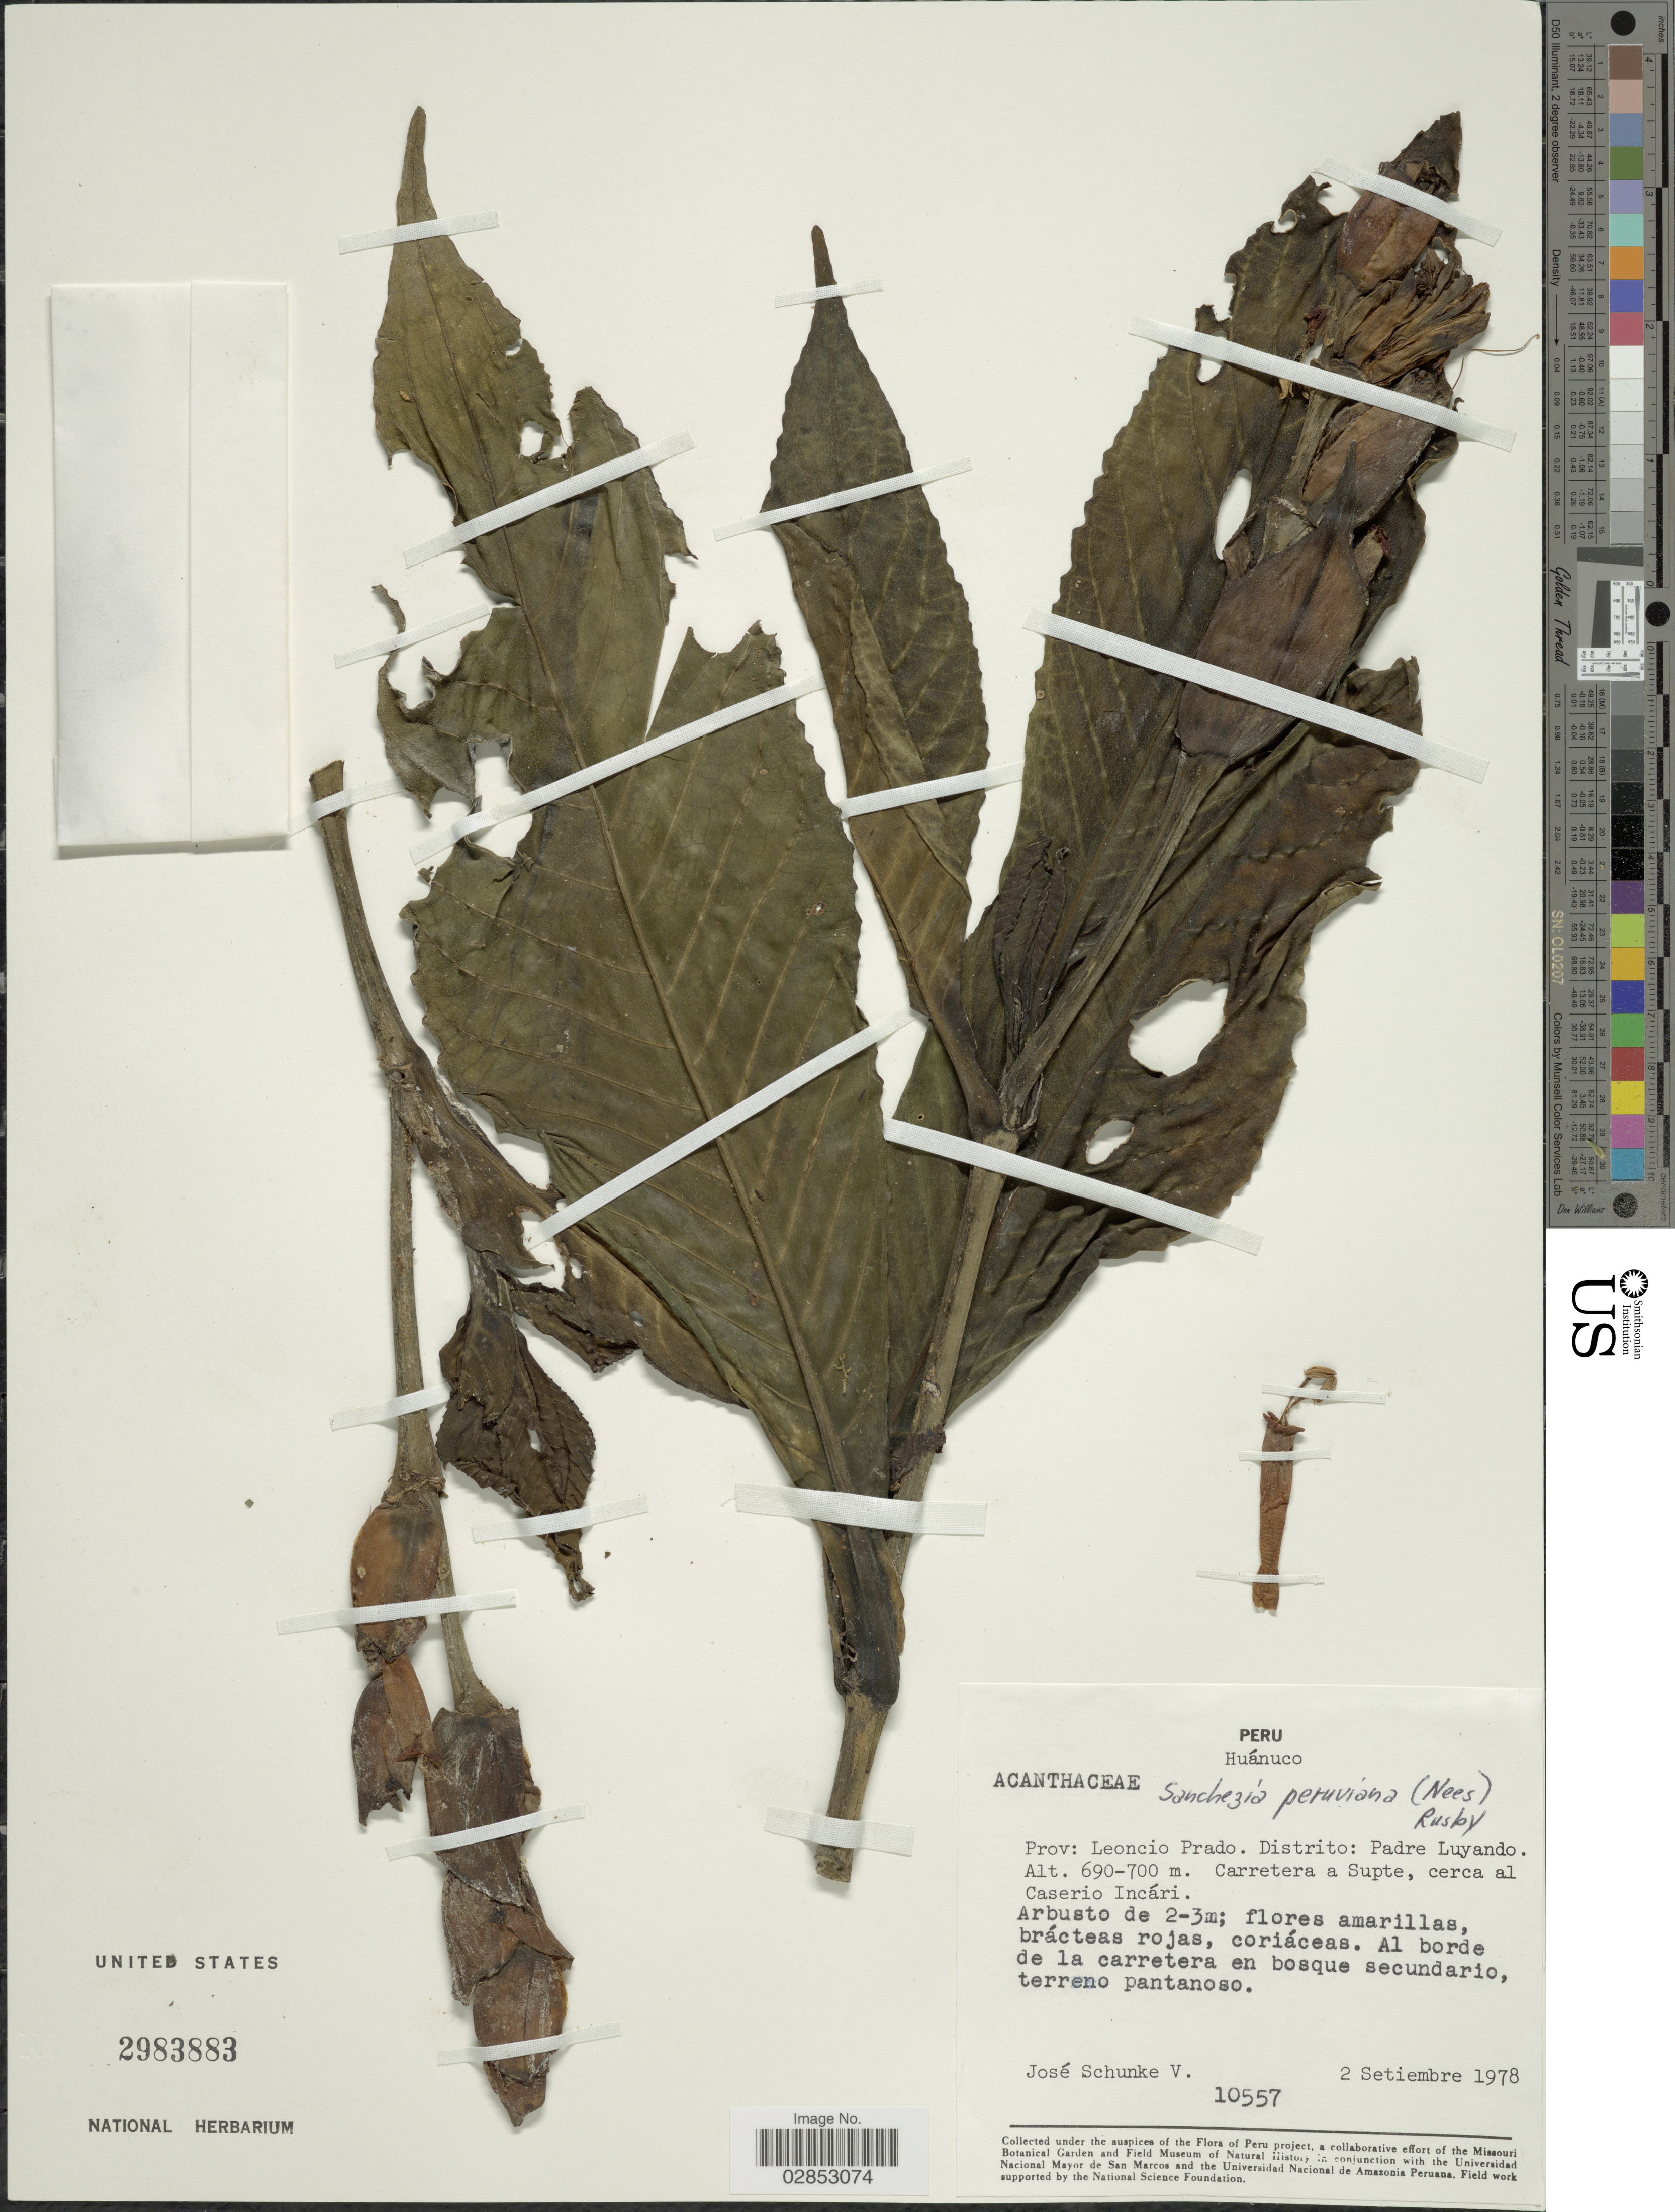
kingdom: Plantae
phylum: Tracheophyta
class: Magnoliopsida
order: Lamiales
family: Acanthaceae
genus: Sanchezia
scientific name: Sanchezia oblonga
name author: Ruiz & Pav.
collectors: J. Schunke Vigo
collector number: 10557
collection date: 1978-09-02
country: Peru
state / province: Huánuco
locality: Prov: Leoncio Prado. Distrito: Padre Luyando. Cerca al Caserio Incári.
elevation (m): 690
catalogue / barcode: US 2983883